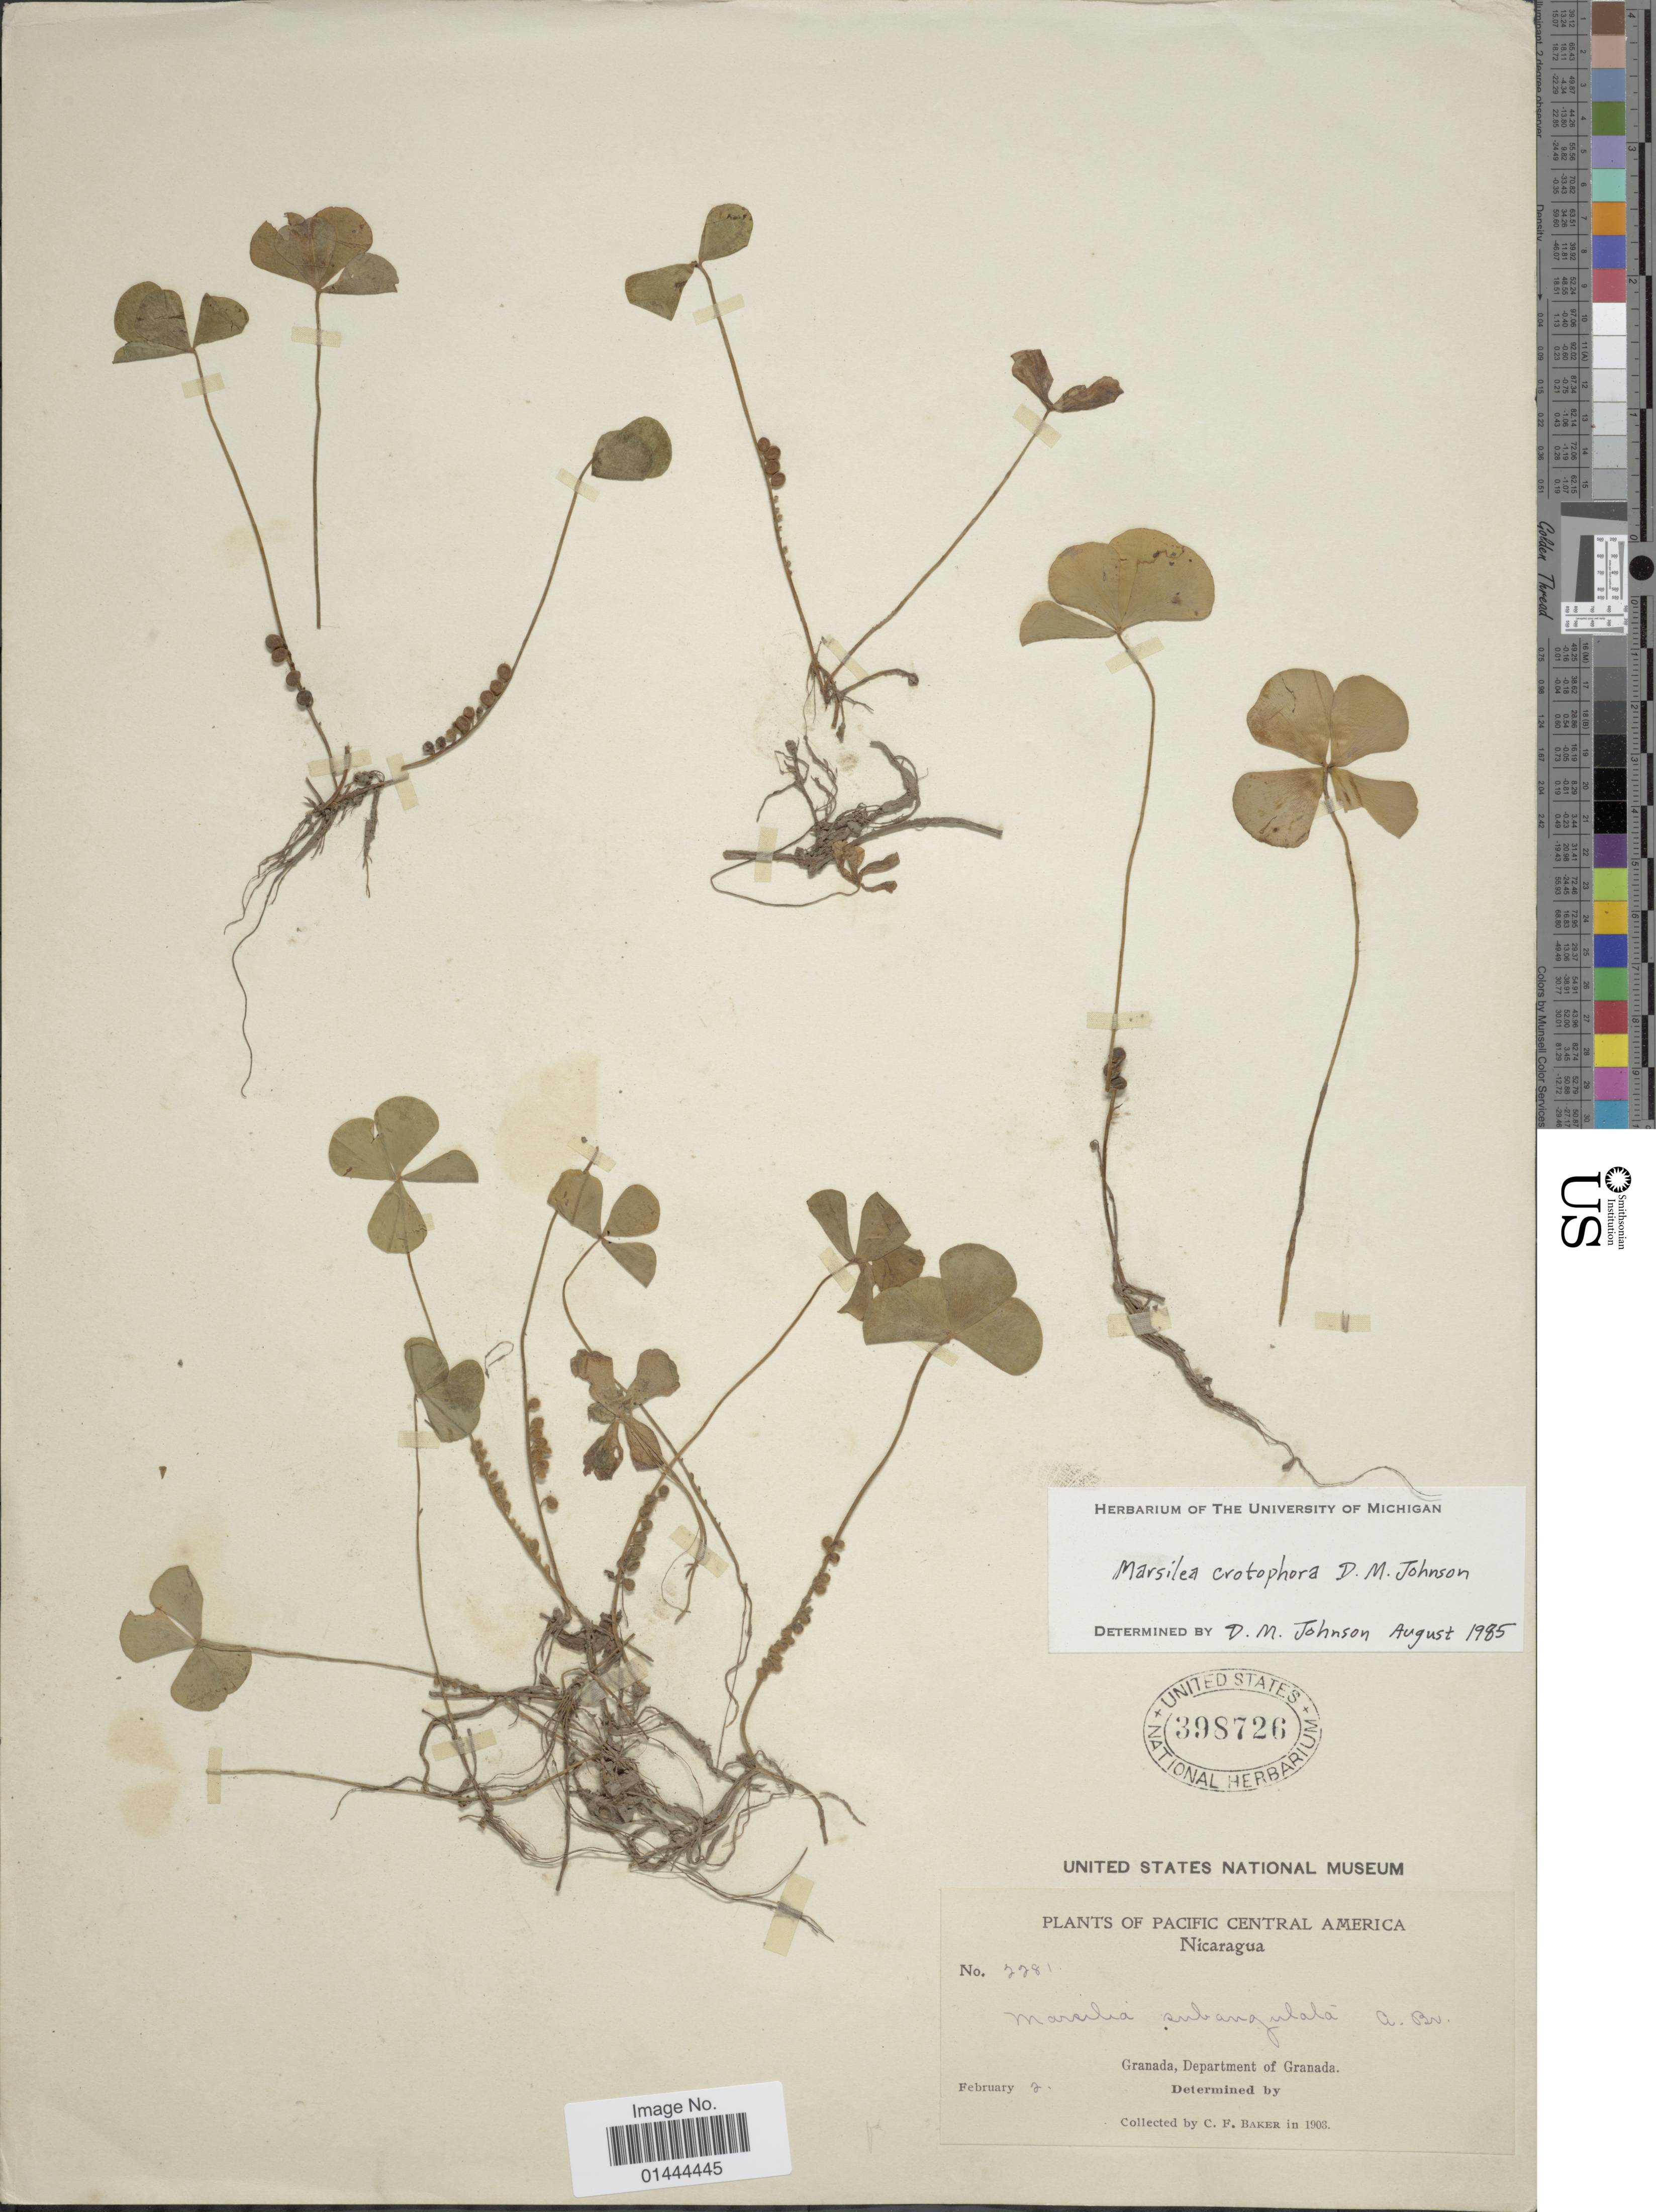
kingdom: Plantae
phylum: Tracheophyta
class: Polypodiopsida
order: Salviniales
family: Marsileaceae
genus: Marsilea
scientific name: Marsilea crotophora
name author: D.M. Johnson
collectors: C. F. Baker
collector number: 2281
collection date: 1903-02-02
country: Nicaragua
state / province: Granada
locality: Pacific Central America, Department of Granada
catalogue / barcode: US 398726